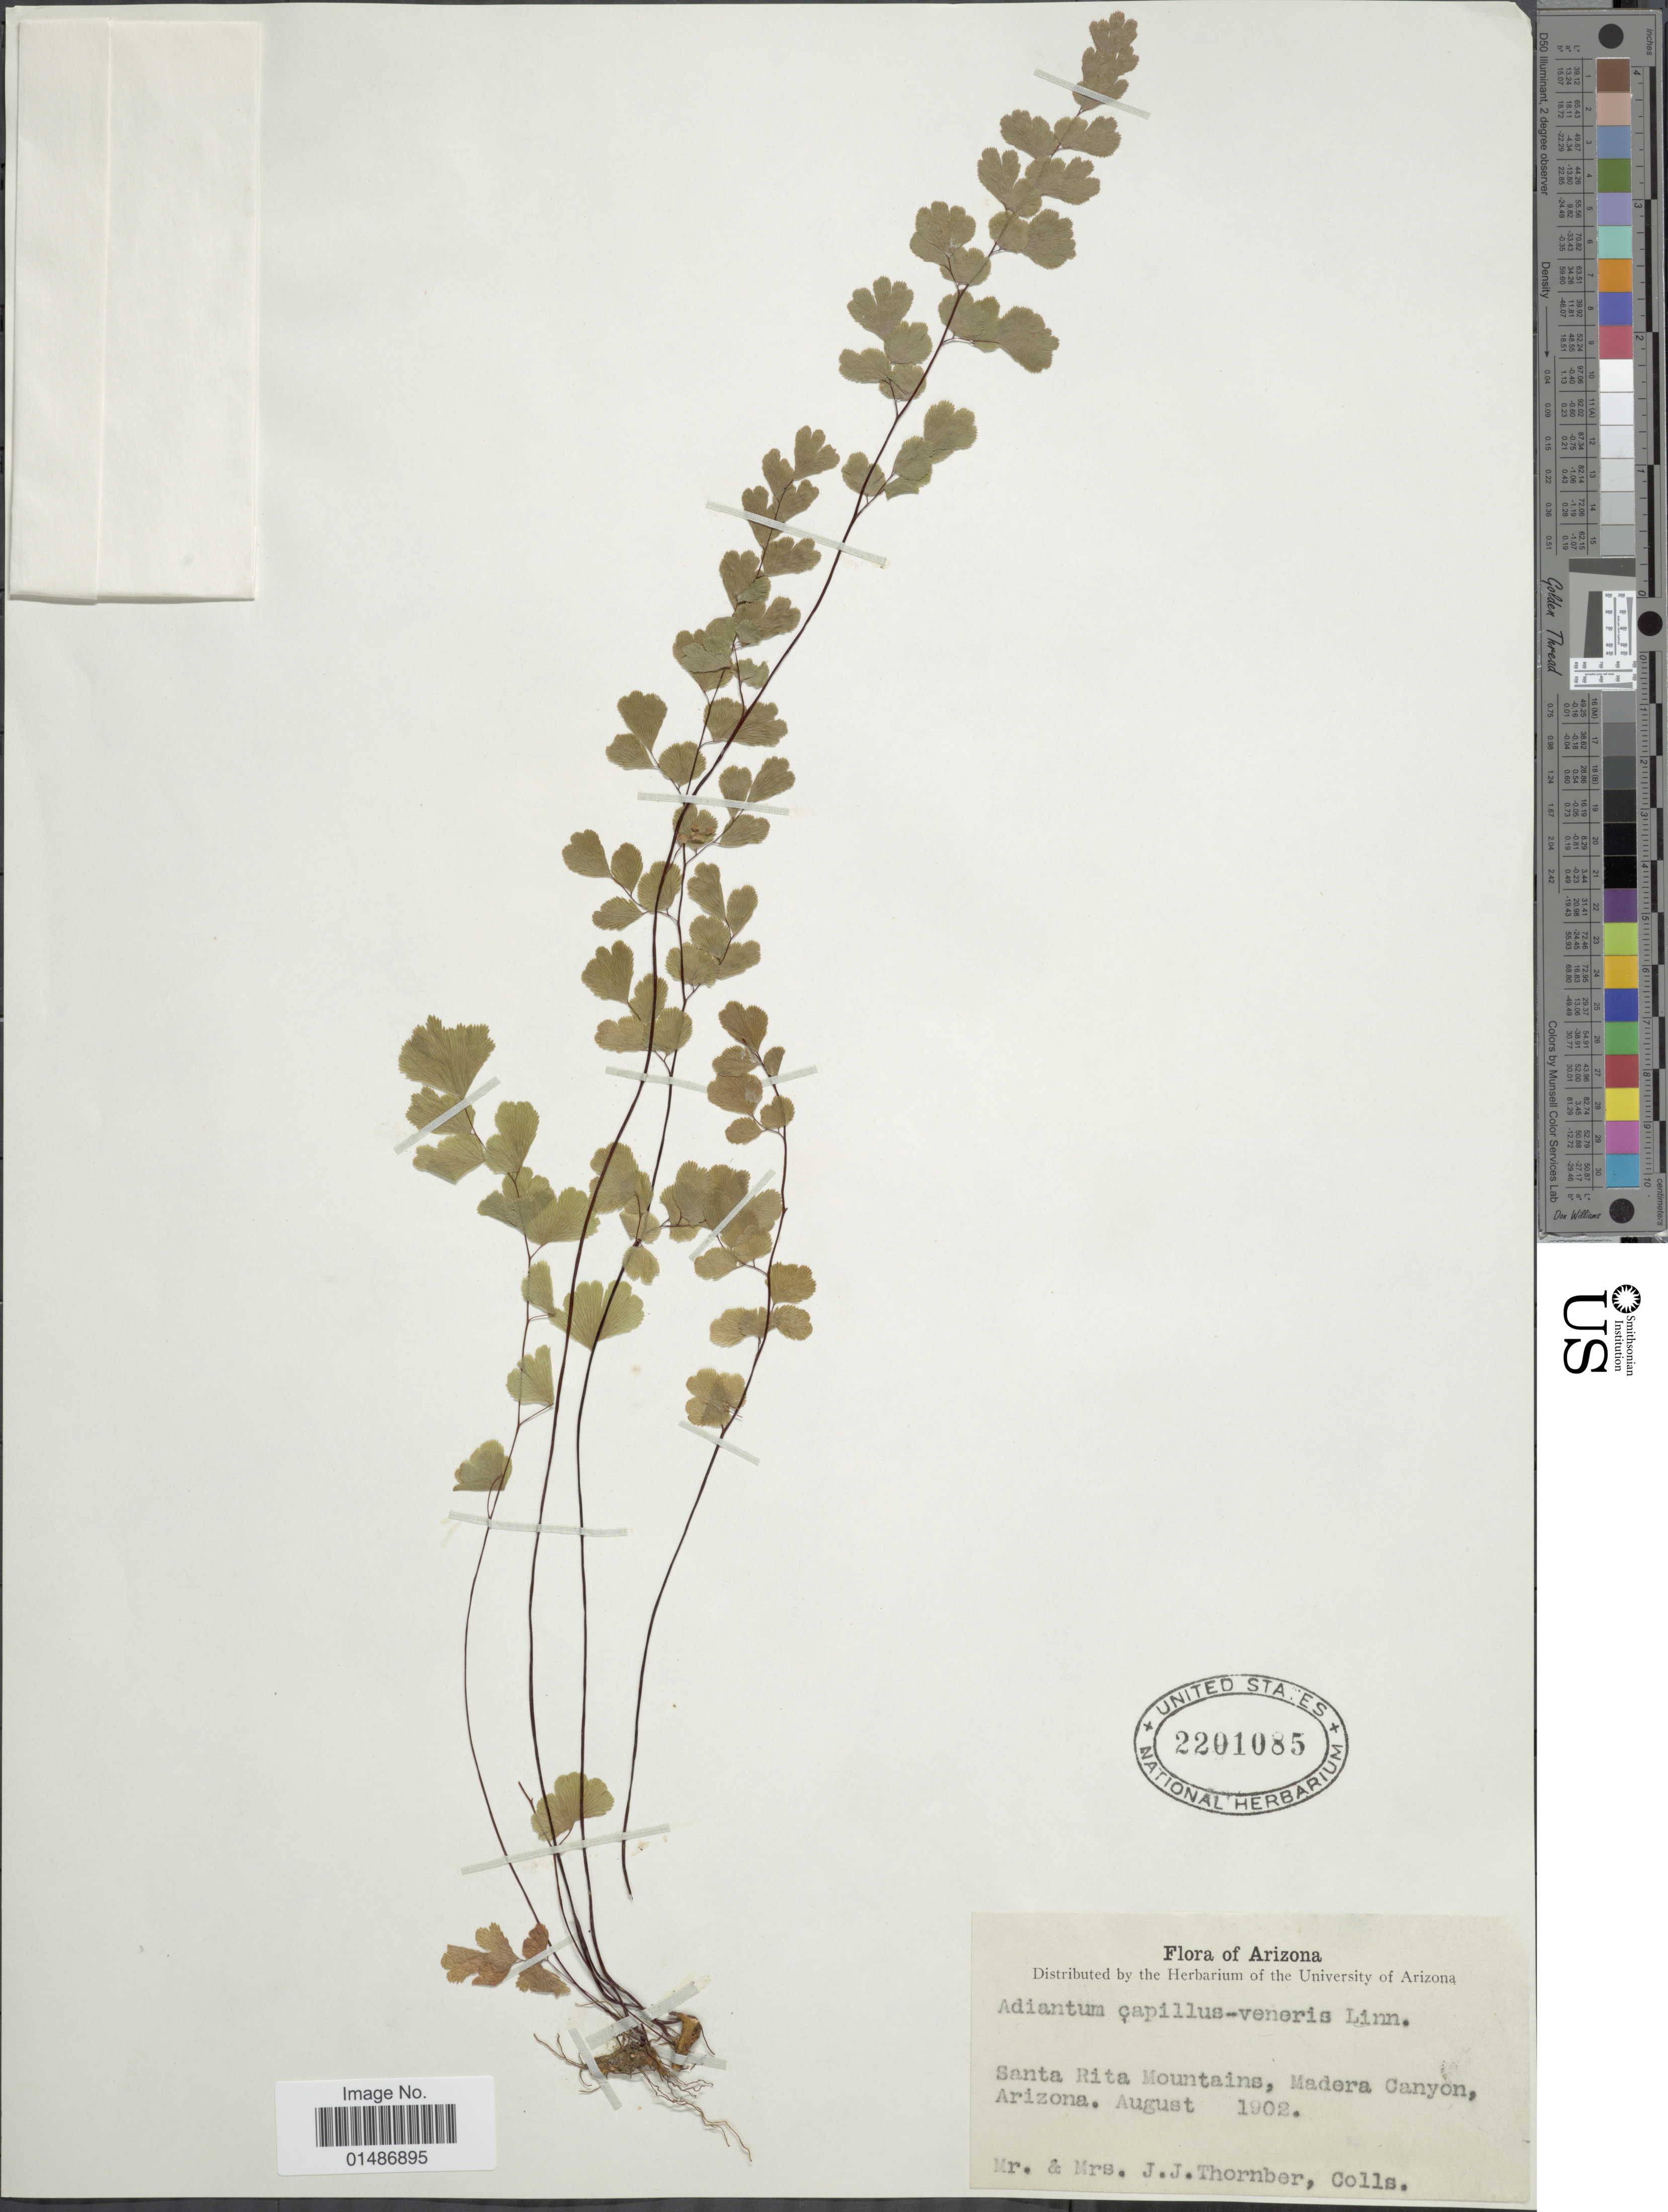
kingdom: Plantae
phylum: Tracheophyta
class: Polypodiopsida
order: Polypodiales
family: Pteridaceae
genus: Adiantum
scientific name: Adiantum capillus-veneris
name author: L.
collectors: J. Thornber & J. Thornber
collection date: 1902-08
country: United States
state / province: Arizona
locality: Santa Rita Mountains, Madera Canyon.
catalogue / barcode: US 2201085